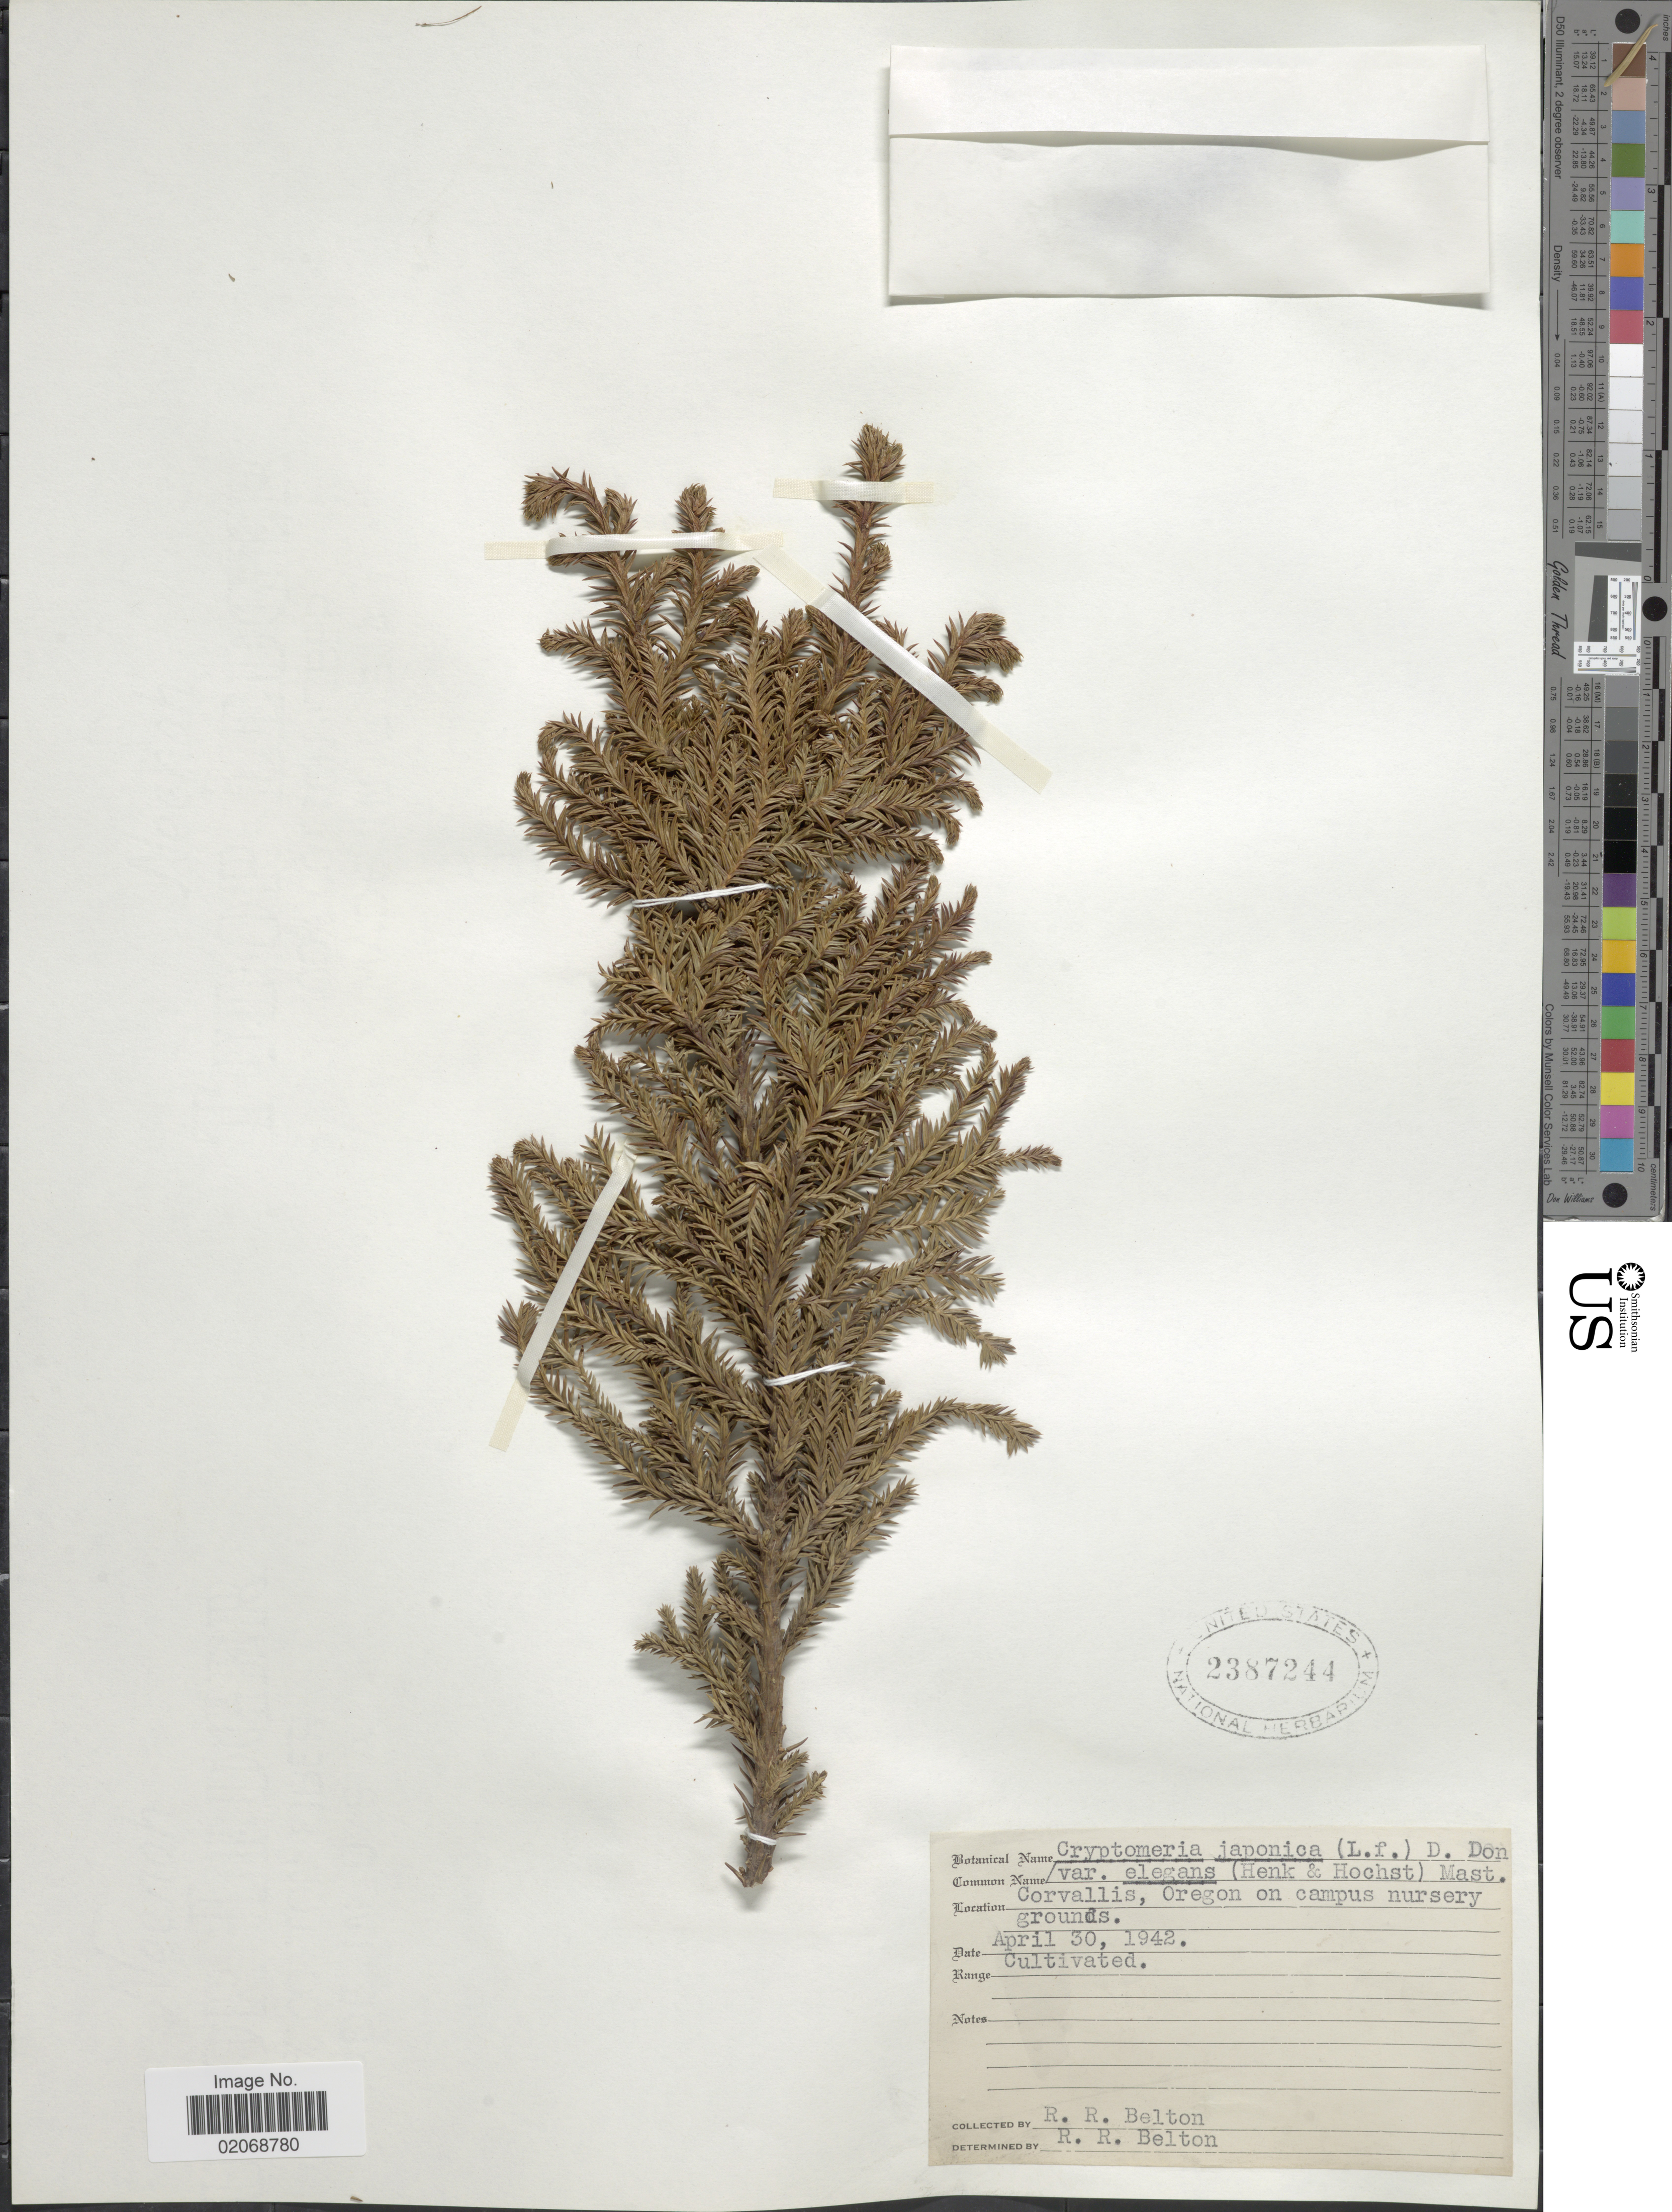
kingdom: Plantae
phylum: Tracheophyta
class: Pinopsida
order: Pinales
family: Cupressaceae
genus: Cryptomeria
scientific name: Cryptomeria japonica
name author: (Thunb. ex L. f.) D. Don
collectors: R. Belton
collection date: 1942-04-30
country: United States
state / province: Oregon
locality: Corvallis, oregon on Campus nursery grounds, Cultivated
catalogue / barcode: US 2387244